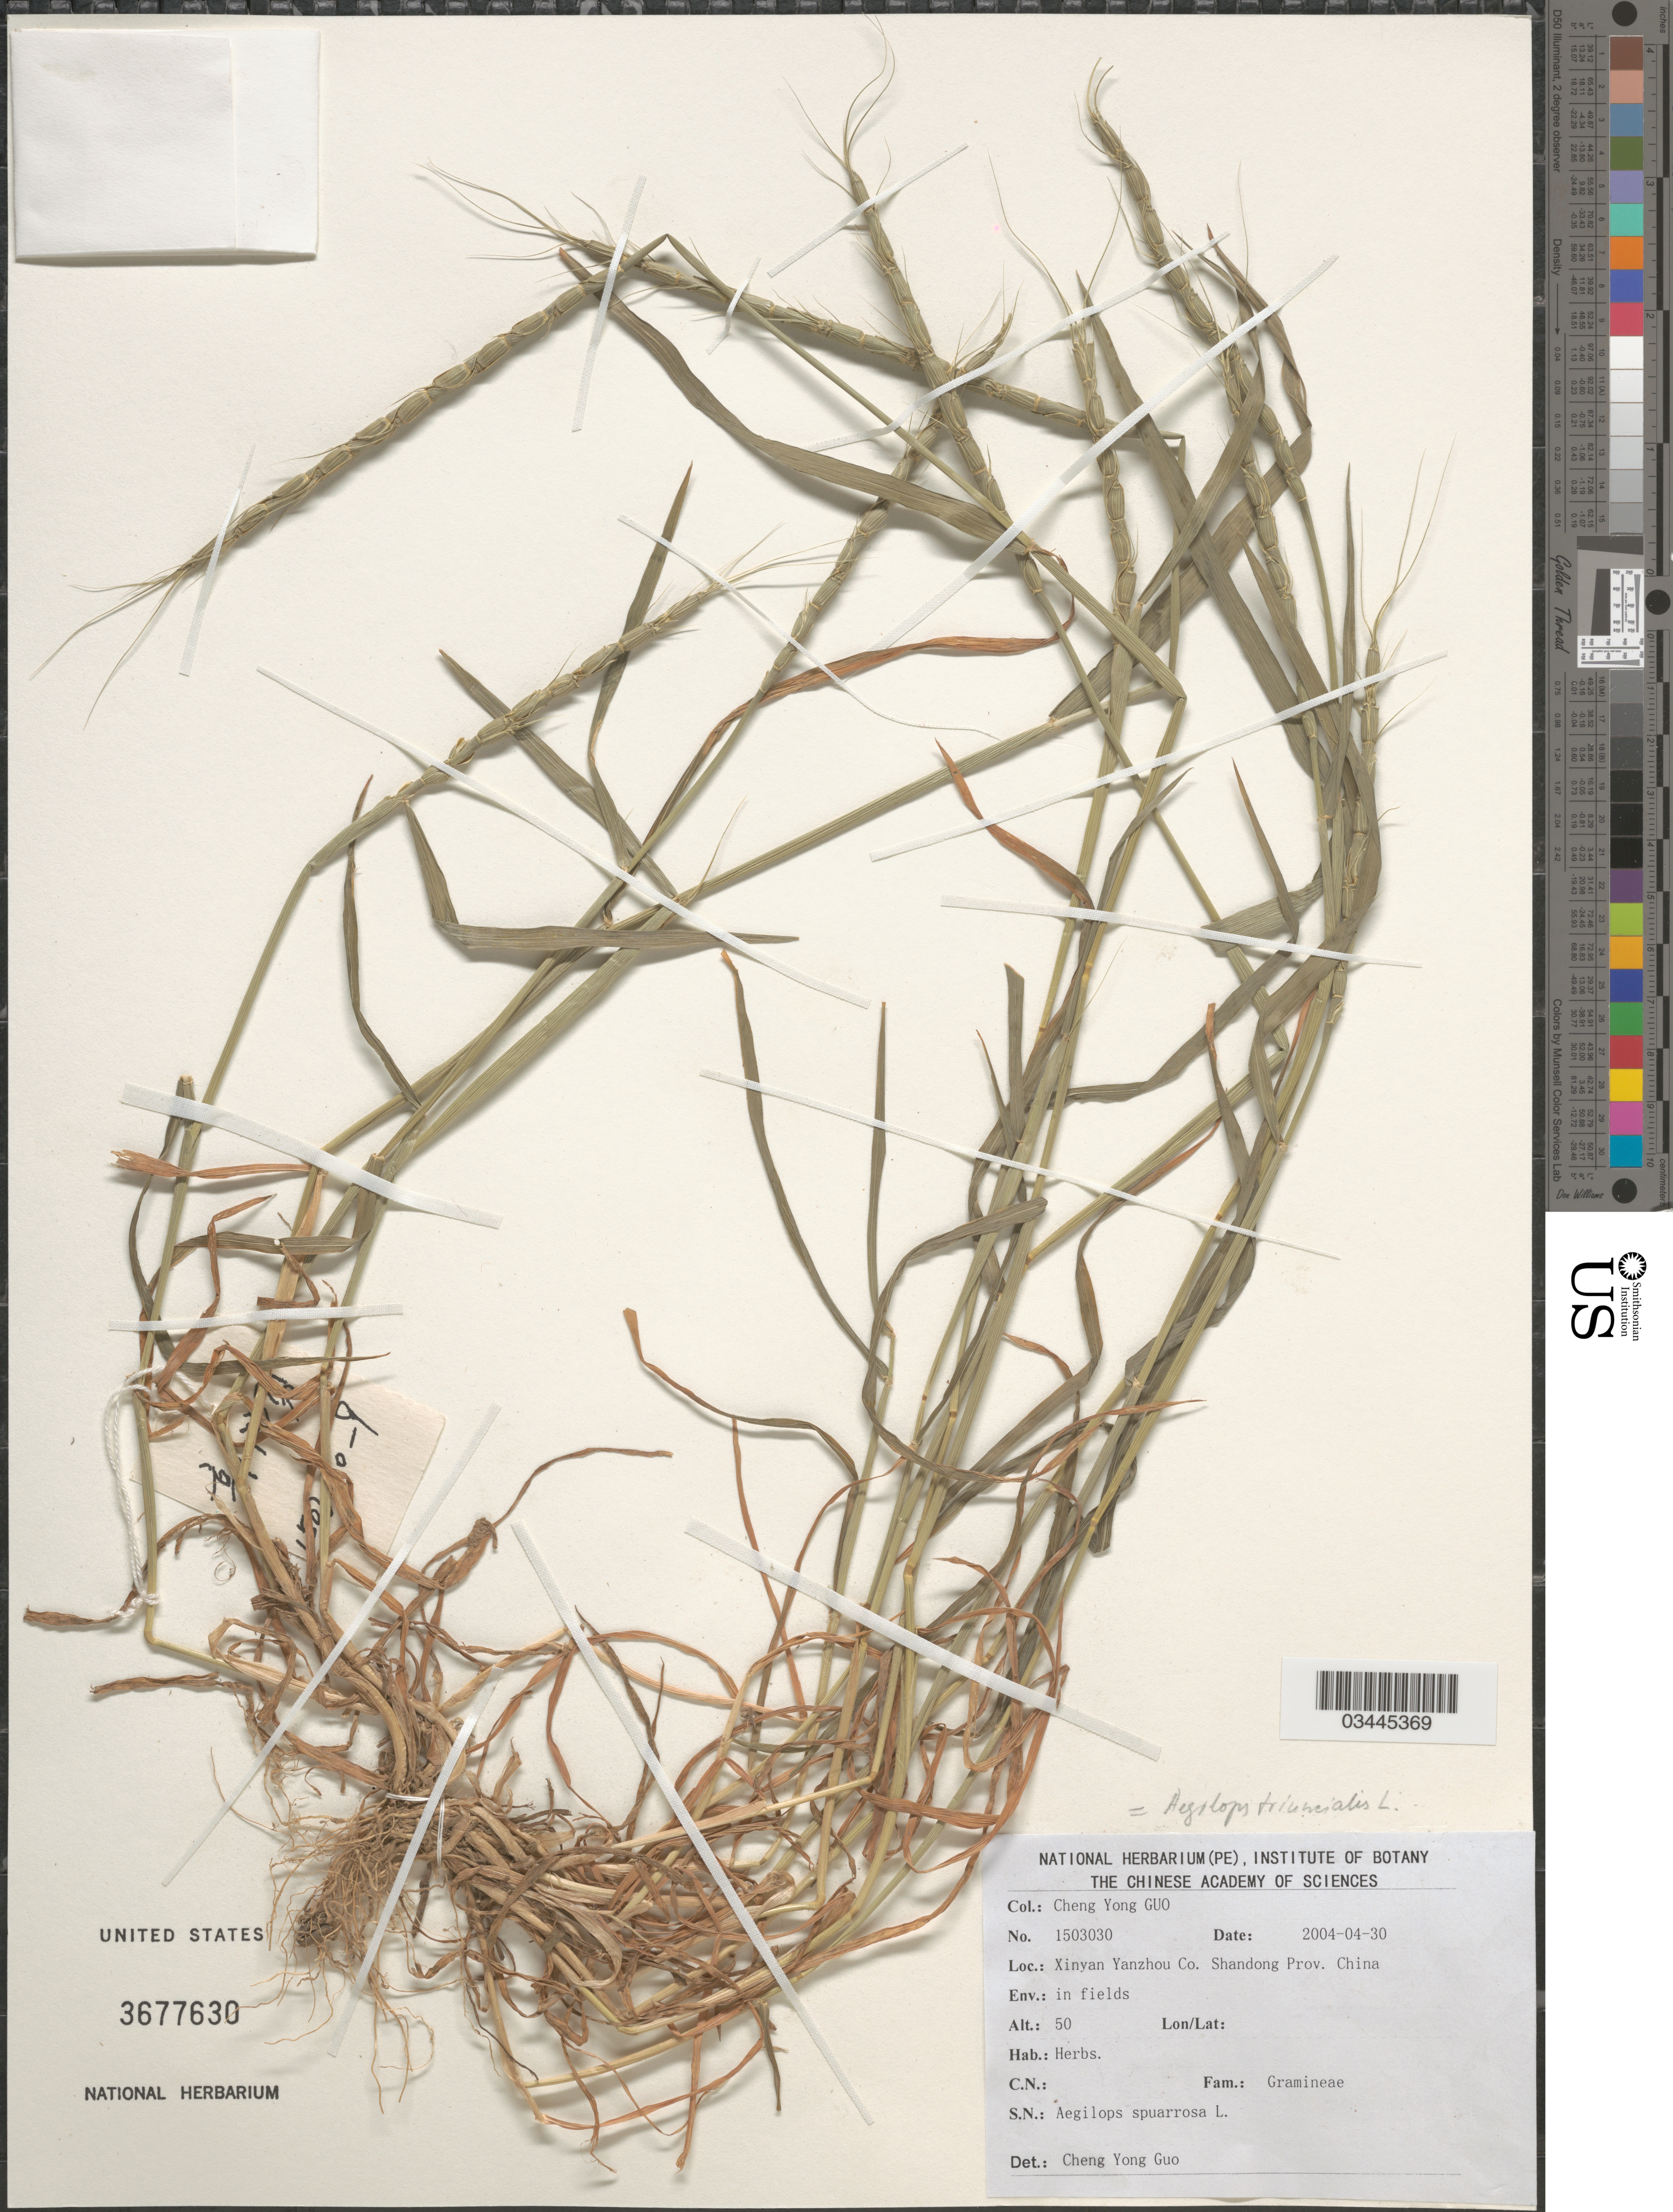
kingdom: Plantae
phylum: Tracheophyta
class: Liliopsida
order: Poales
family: Poaceae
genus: Aegilops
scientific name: Aegilops triuncialis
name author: L.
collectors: Guo Chengyong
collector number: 1503030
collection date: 2004-04-30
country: China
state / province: Shandong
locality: Xinyan Yanzhou Co. Env.: in fields.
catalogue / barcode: US 3677630